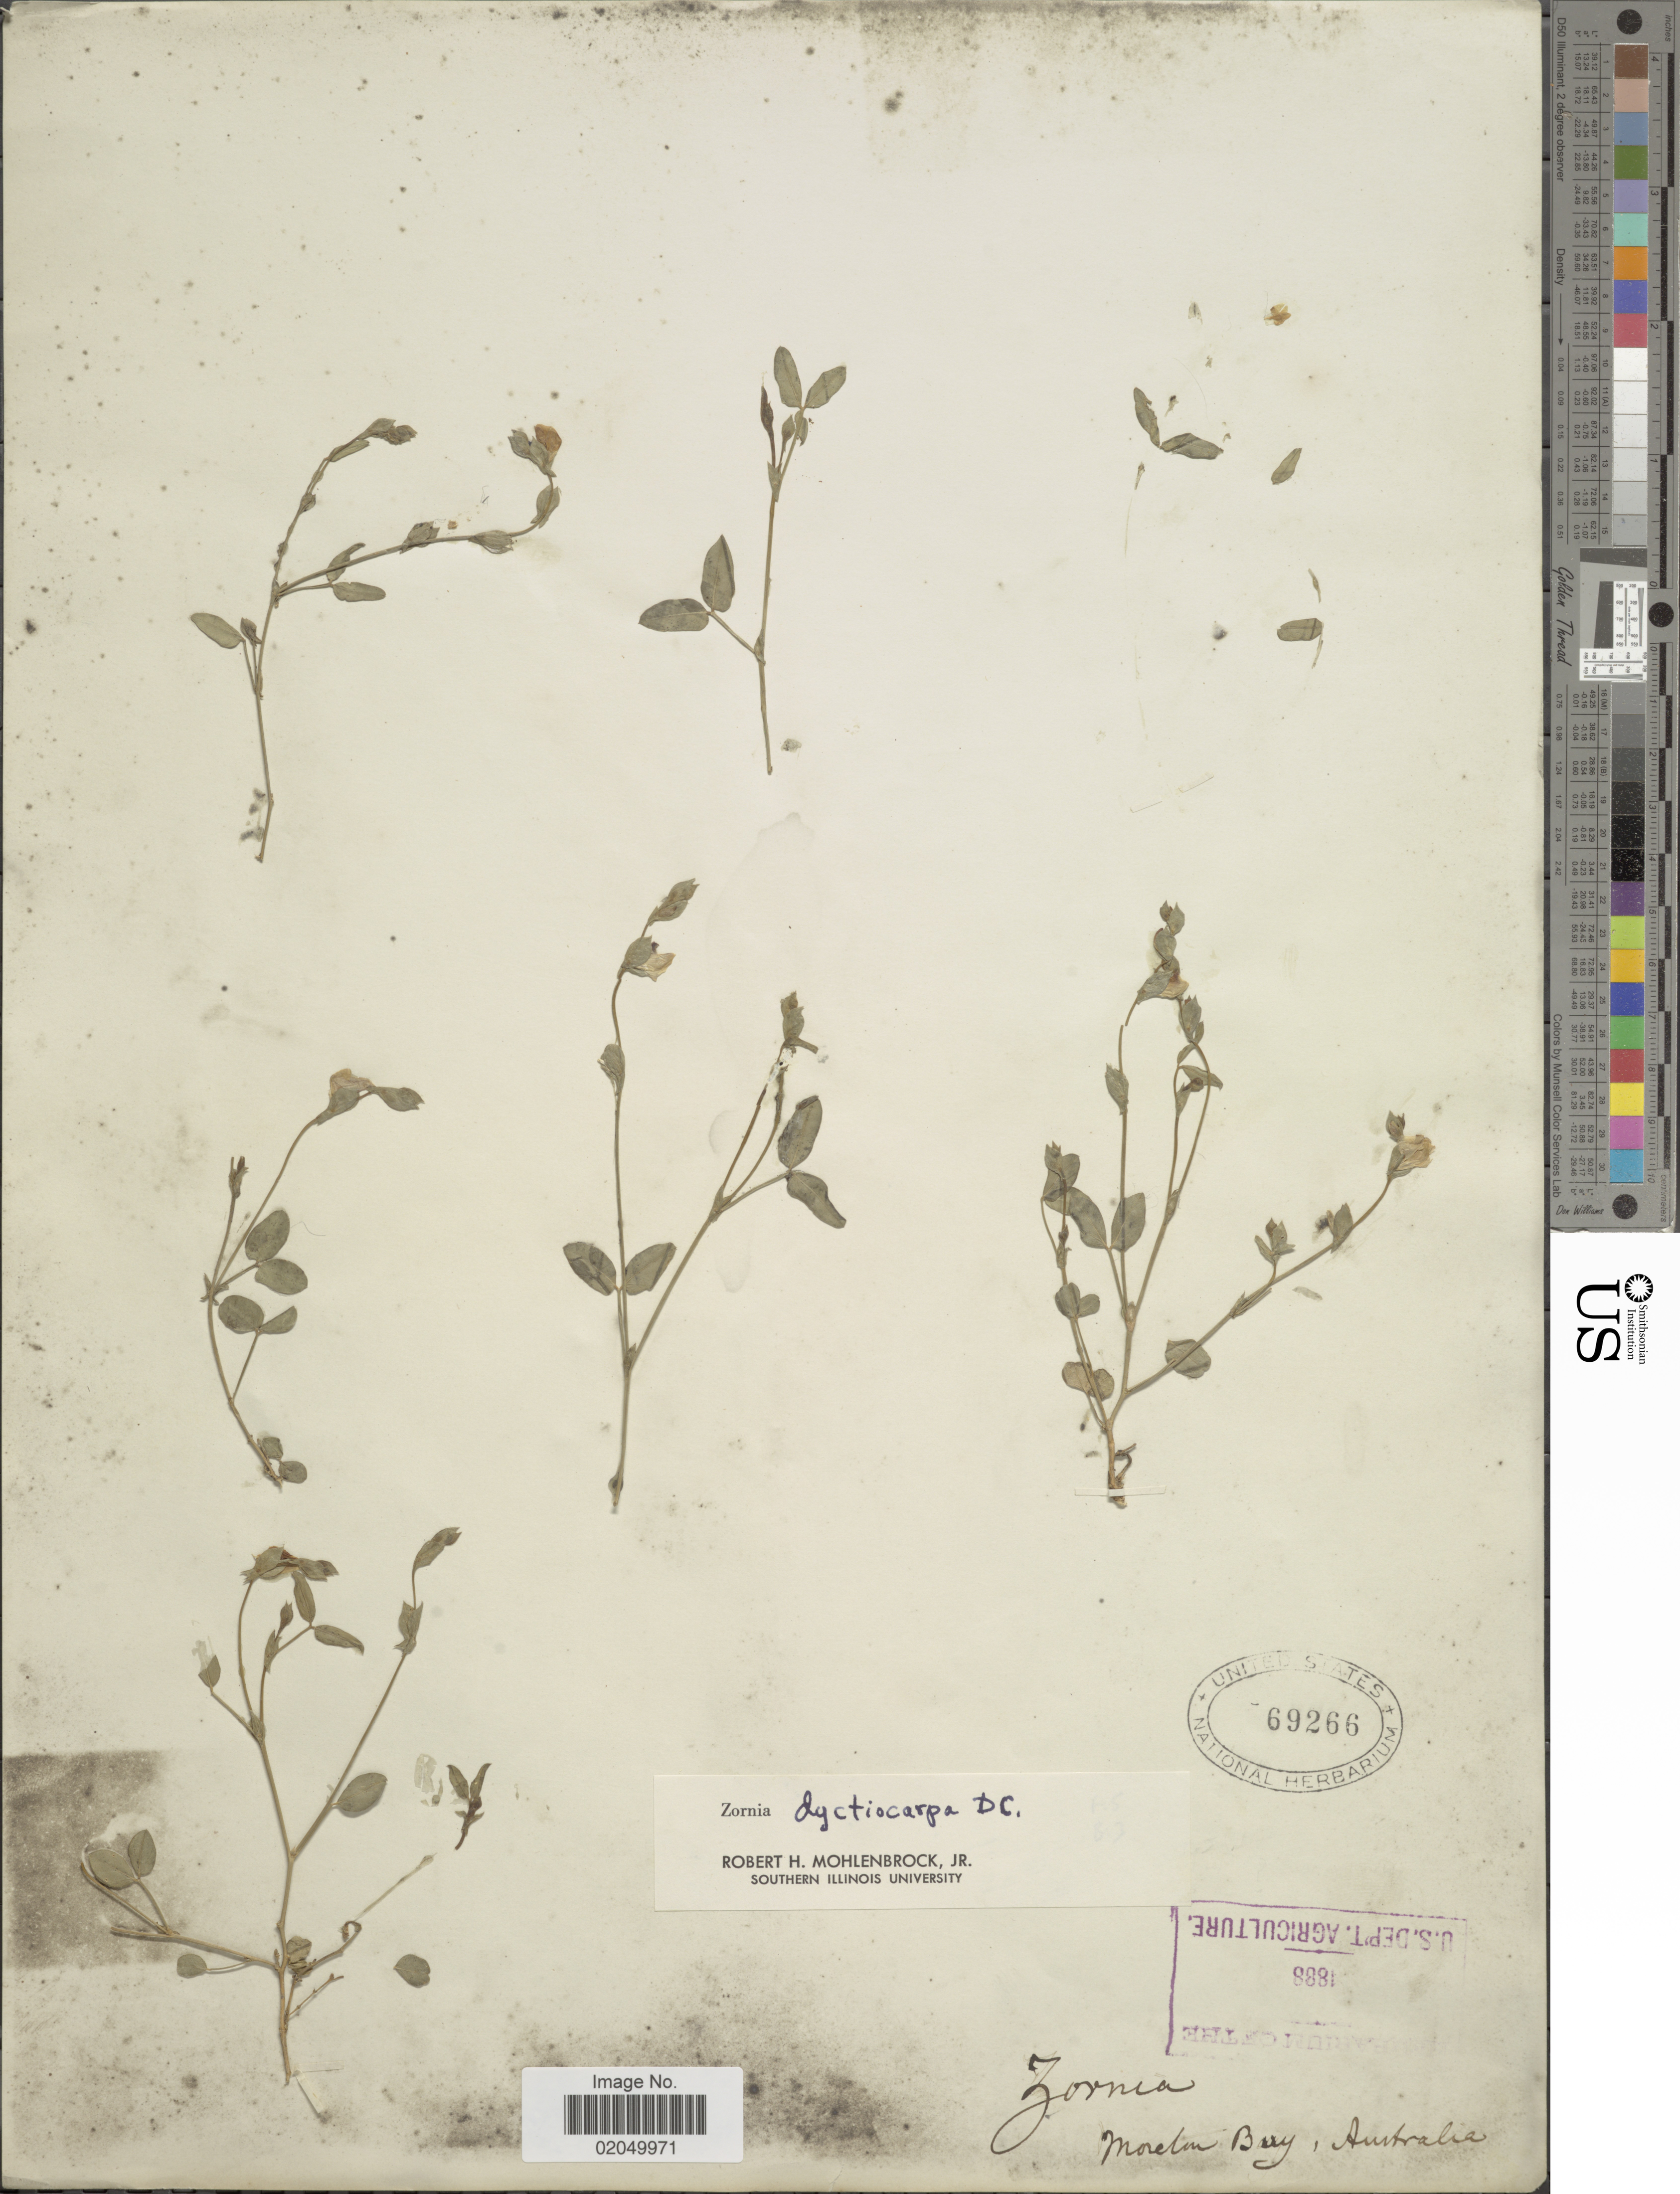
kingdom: Plantae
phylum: Tracheophyta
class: Magnoliopsida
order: Fabales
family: Fabaceae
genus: Zornia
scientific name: Zornia dyctiocarpa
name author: DC.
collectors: ex herb. U. S. Department of Agriculture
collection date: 1888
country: Australia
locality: Moreton Bay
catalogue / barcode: US 69266